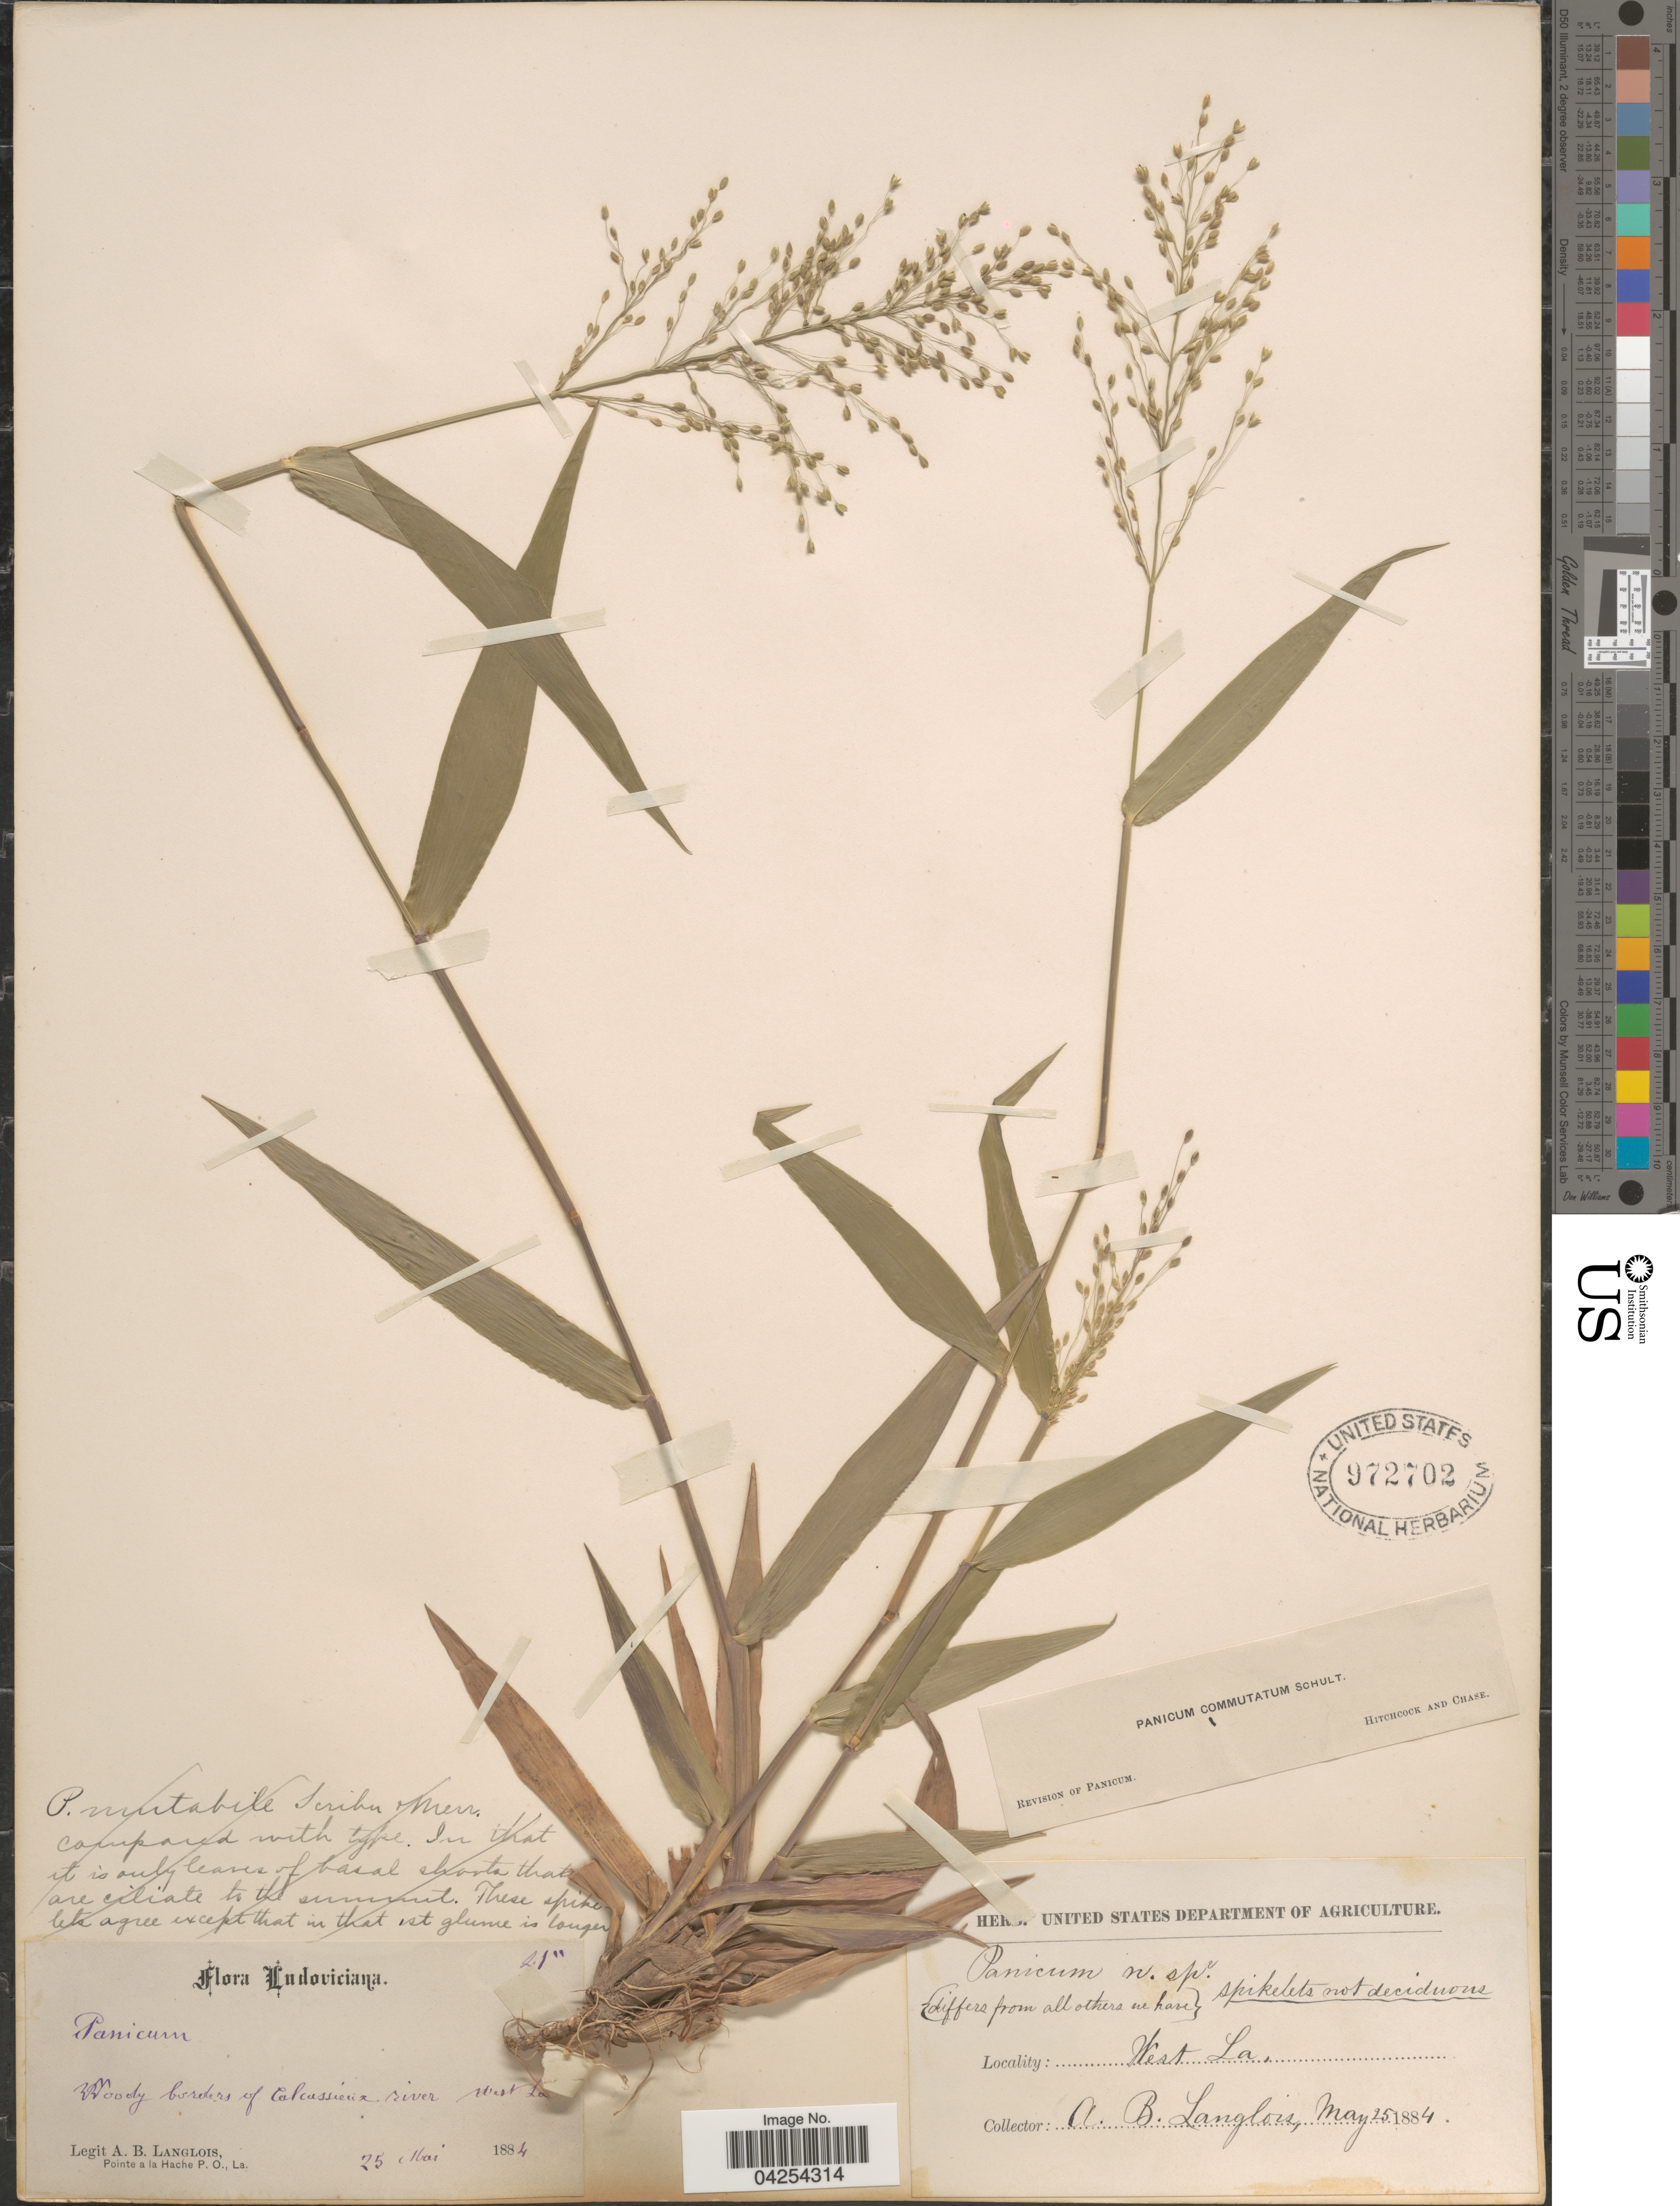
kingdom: Plantae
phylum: Tracheophyta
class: Liliopsida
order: Poales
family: Poaceae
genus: Dichanthelium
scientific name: Dichanthelium commutatum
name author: (Schult.) Gould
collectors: A. Langlois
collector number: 21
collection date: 1884-05-25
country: United States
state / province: Louisiana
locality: Ludoviciana. Woody borders of Calcassieux river. West La.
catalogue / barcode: US 972702